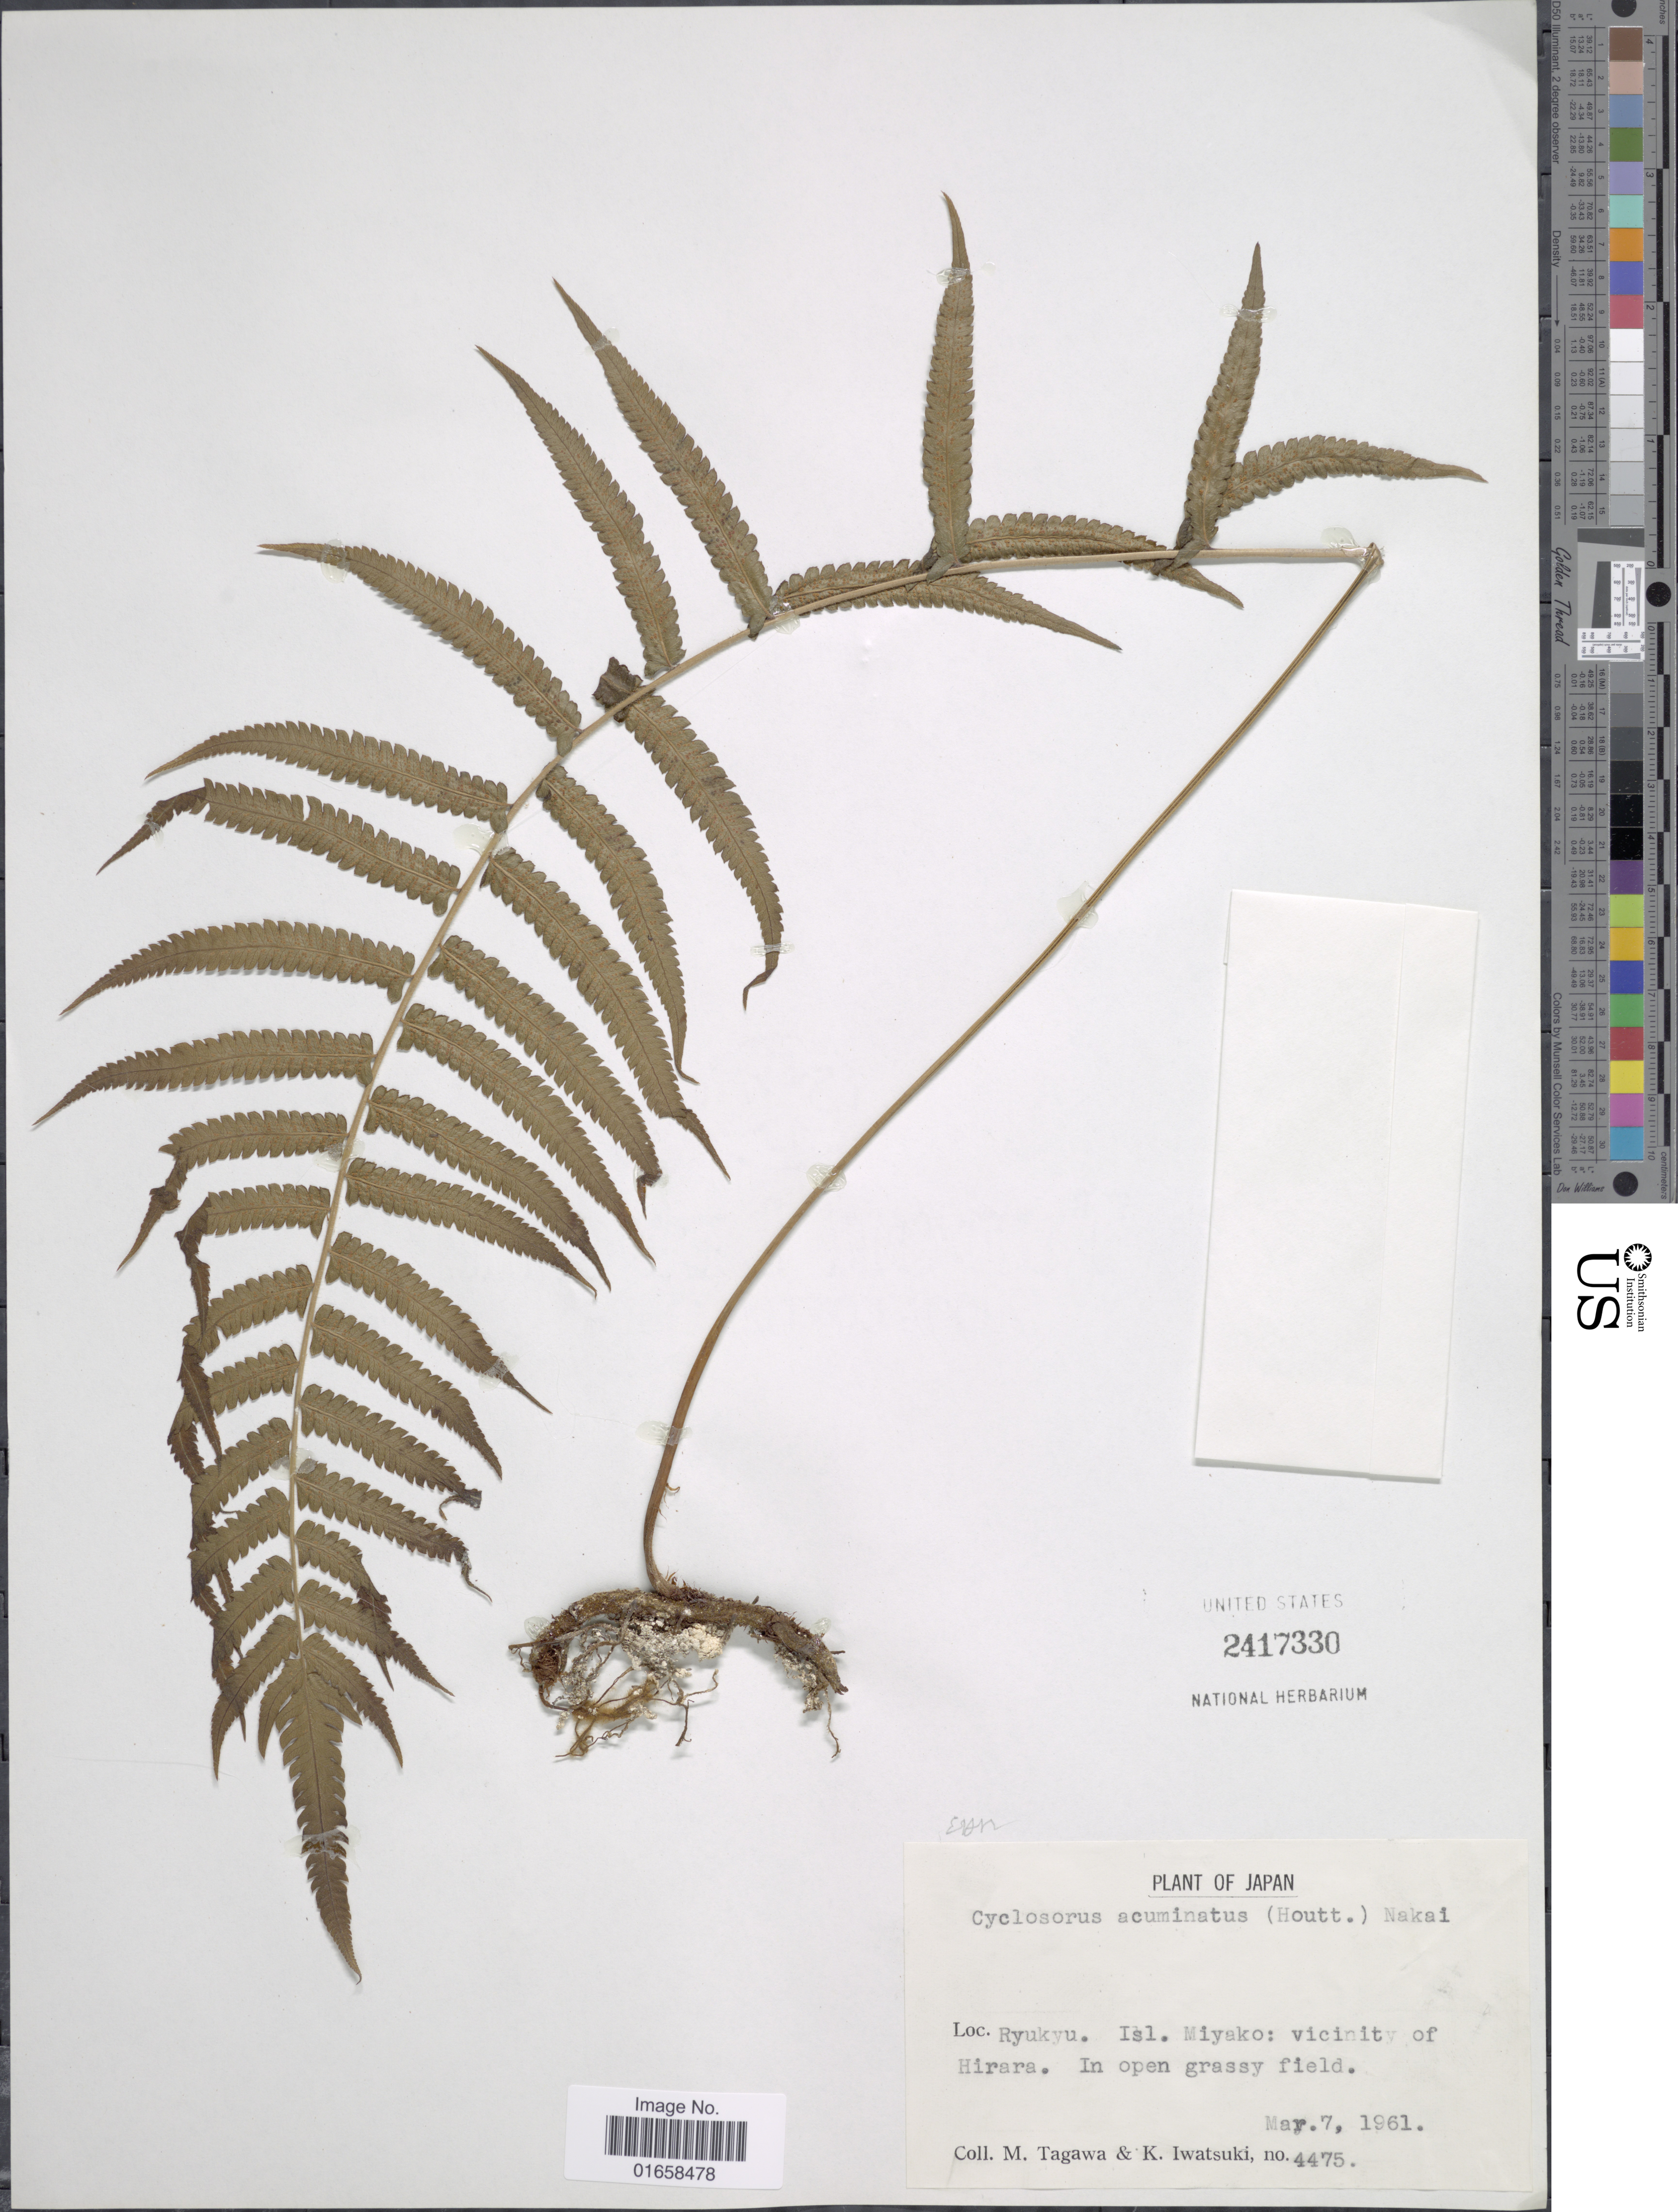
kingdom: Plantae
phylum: Tracheophyta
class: Polypodiopsida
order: Polypodiales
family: Thelypteridaceae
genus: Christella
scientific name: Christella acuminata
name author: (Houtt.) H. Lév.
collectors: M. Tagawa & K. Iwatsuki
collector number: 4475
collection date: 1961-03-07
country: Japan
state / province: Okinawa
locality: Ryukyu. Isl. Miyako. In vicinity of Hirara.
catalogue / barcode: US 2417330